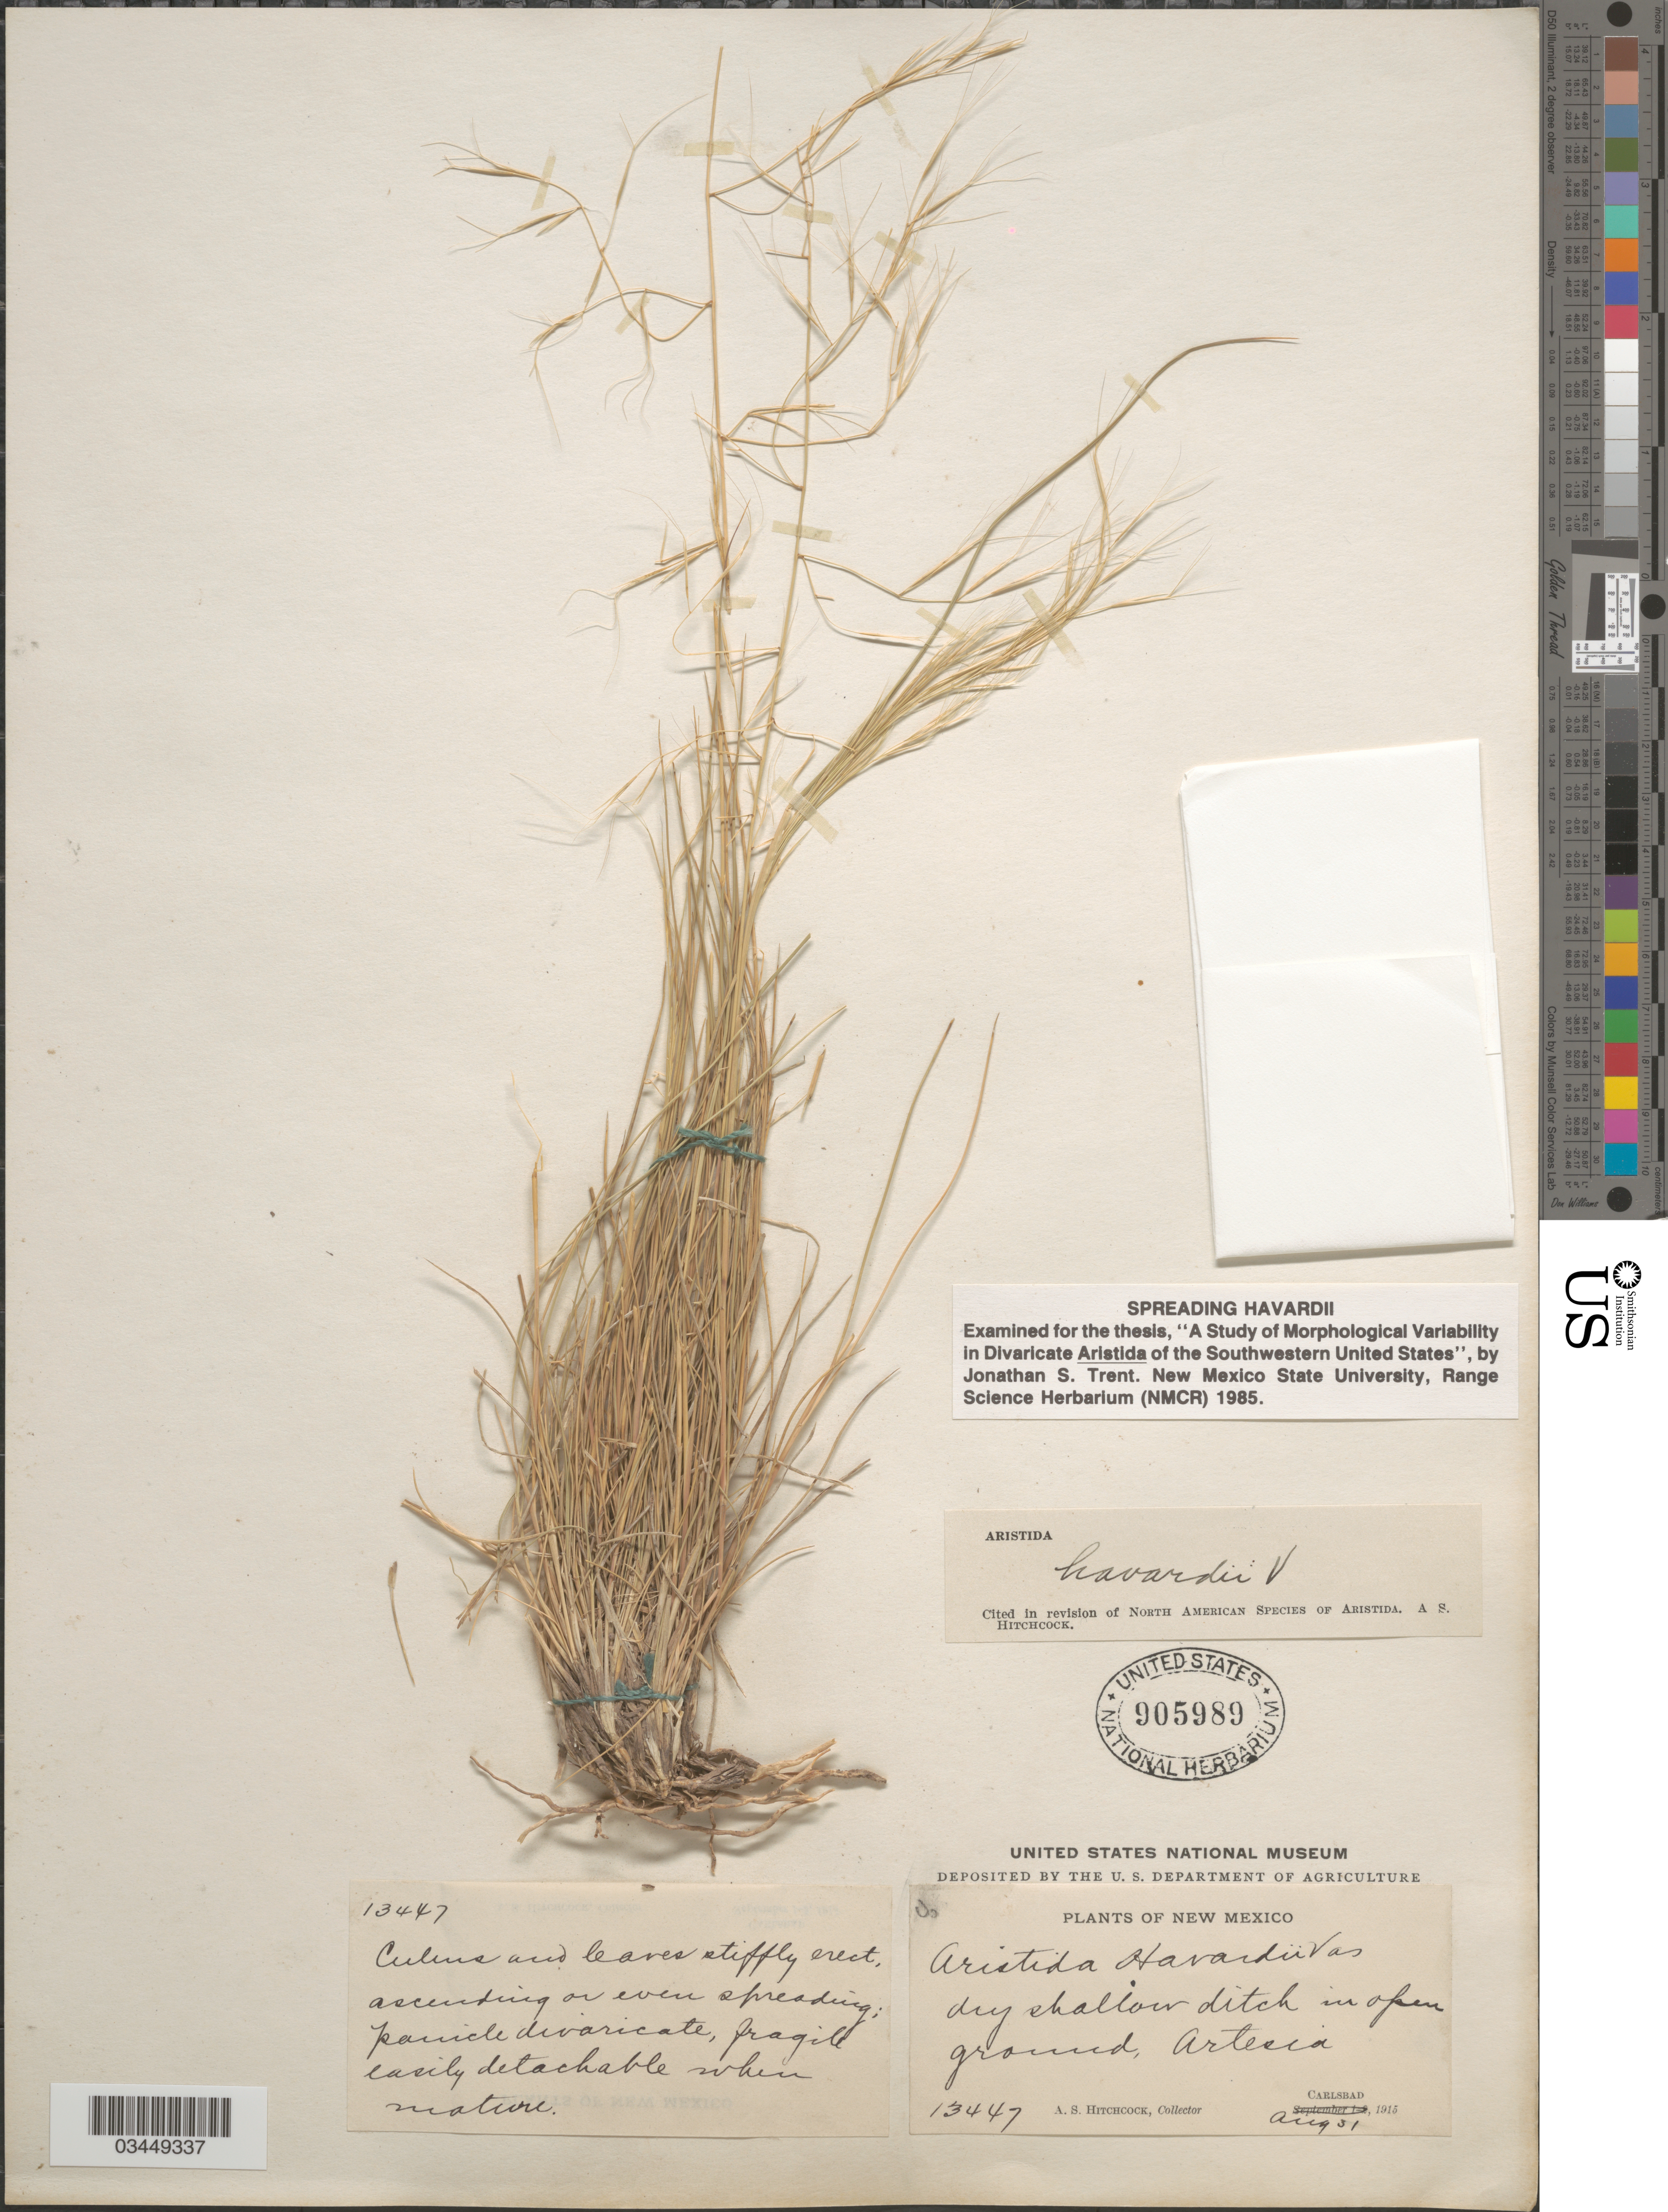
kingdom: Plantae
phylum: Tracheophyta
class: Liliopsida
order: Poales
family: Poaceae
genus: Aristida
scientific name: Aristida havardii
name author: Vasey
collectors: A. S. Hitchcock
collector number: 13447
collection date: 1915-08-31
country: United States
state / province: New Mexico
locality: Dry shallow ditch in open ground, Artesia. Carlsbad.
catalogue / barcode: US 905989